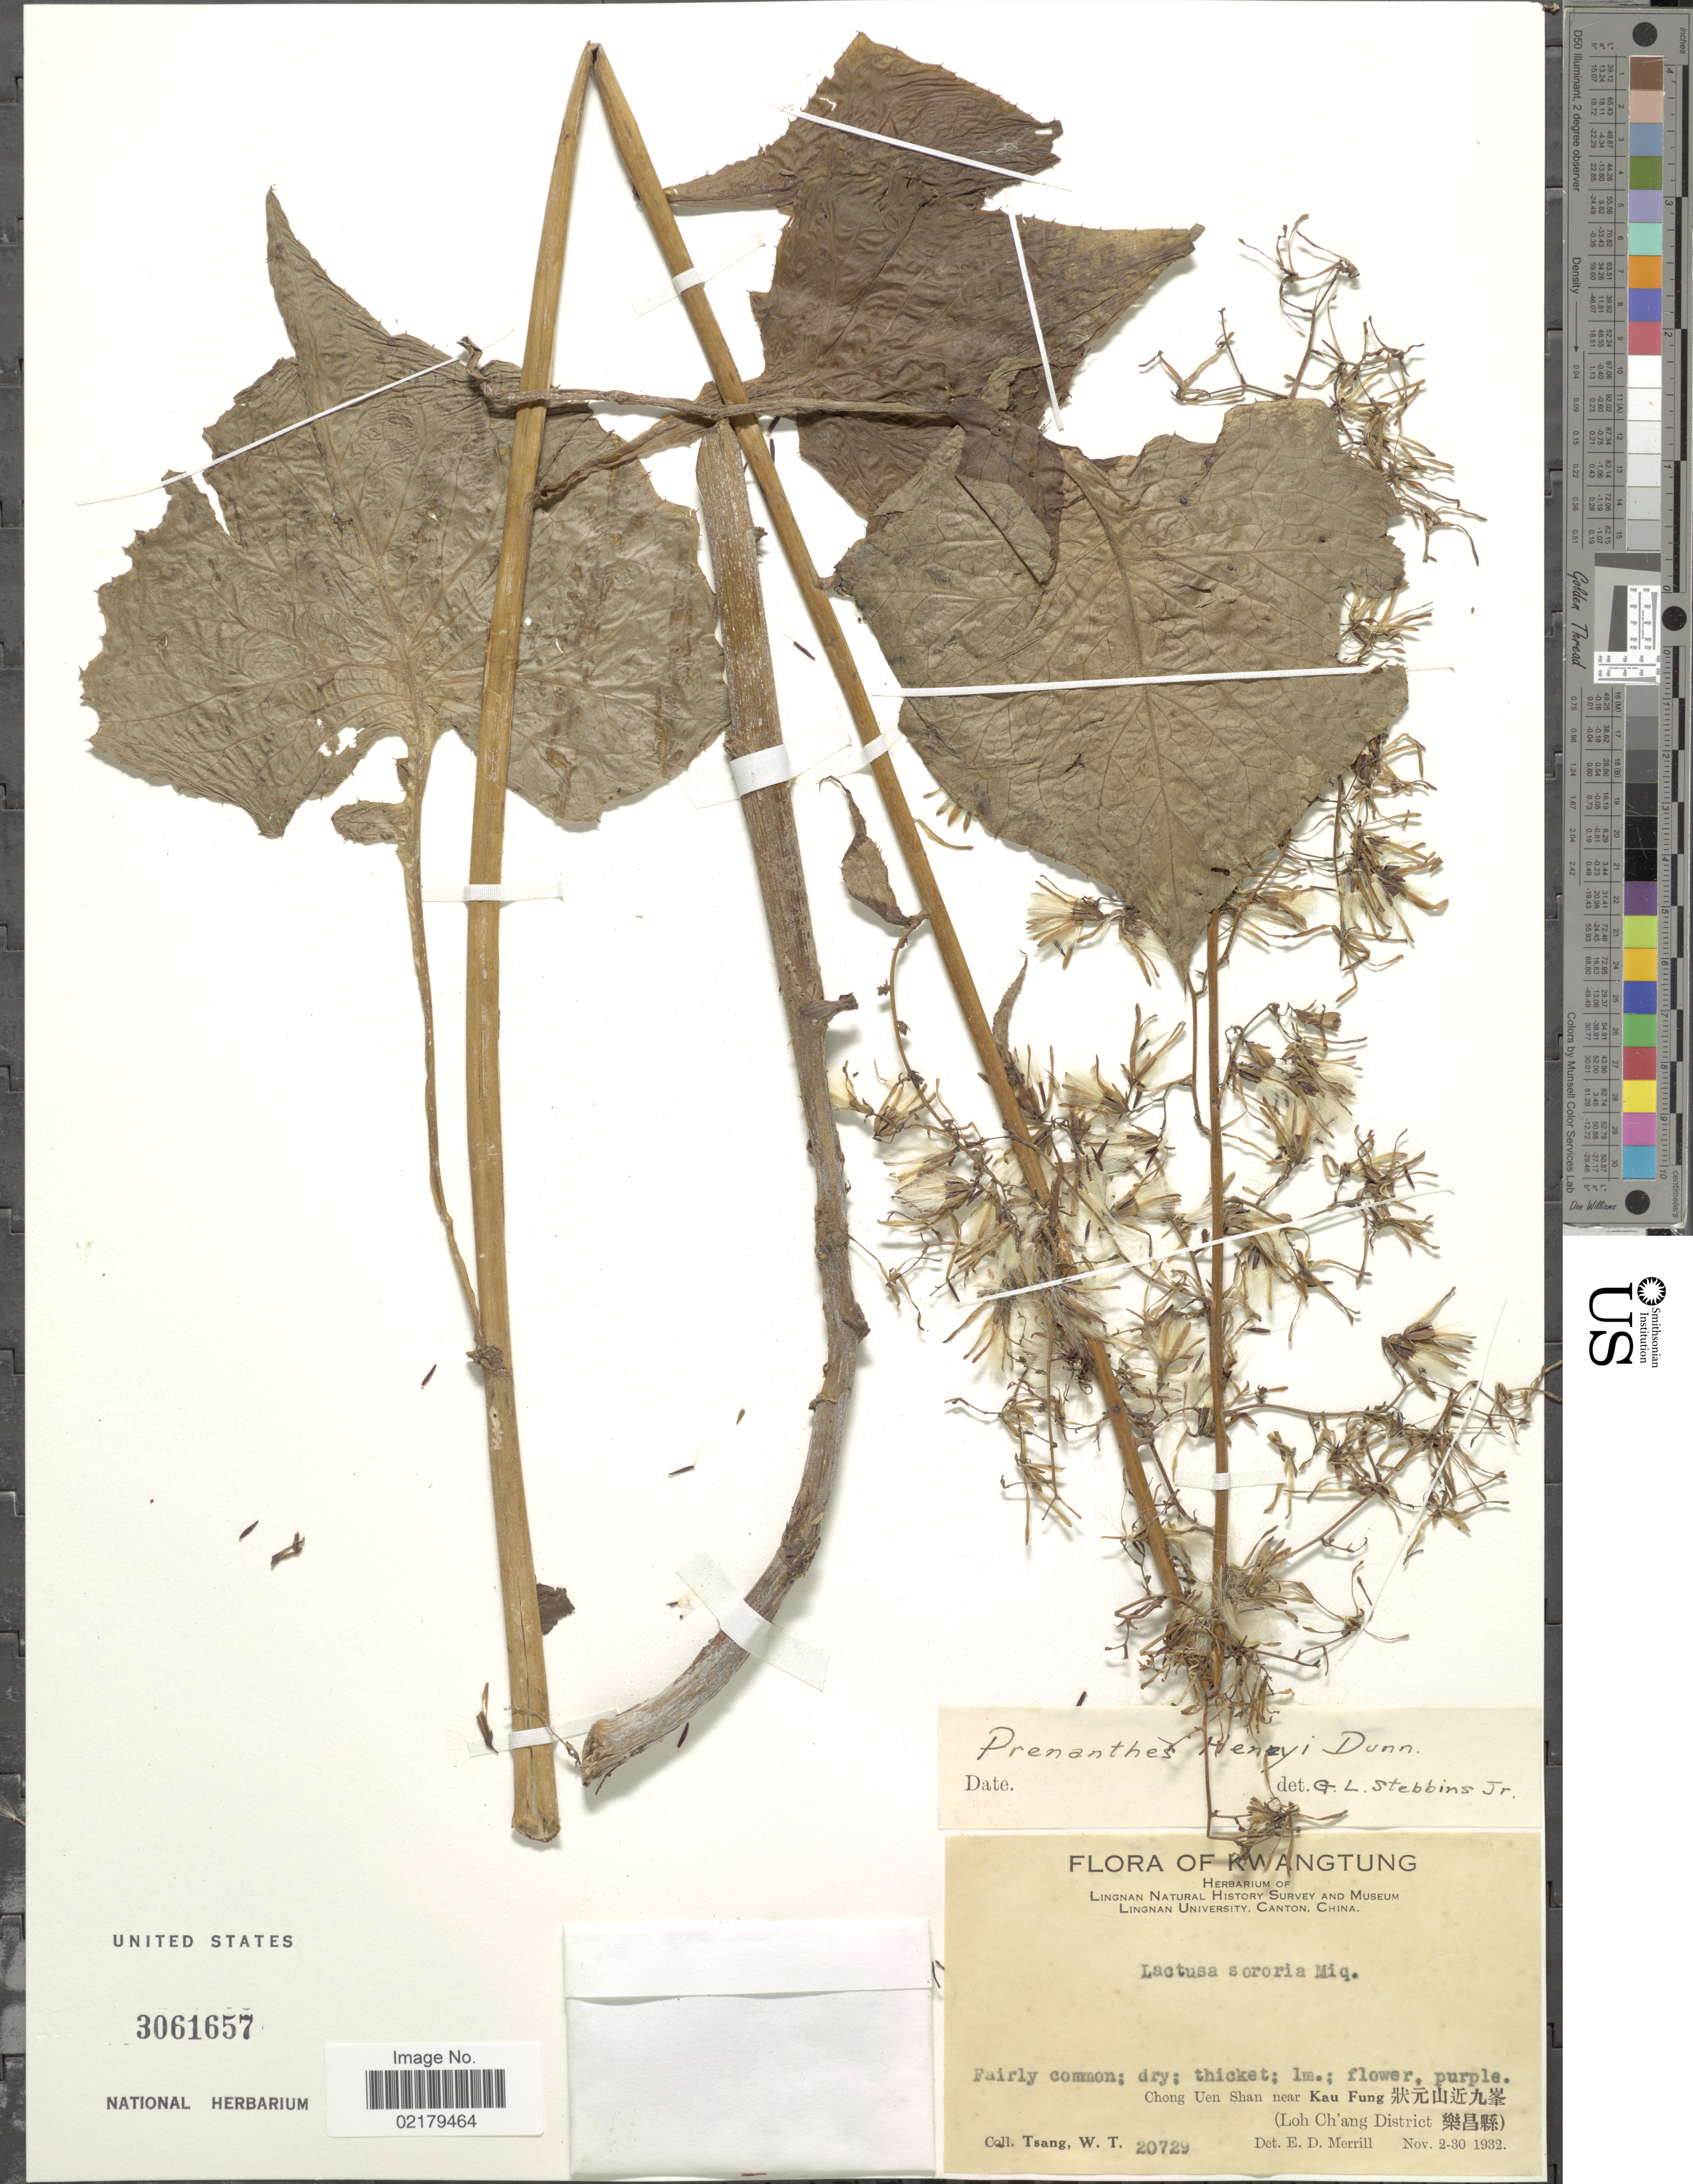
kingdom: Plantae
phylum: Tracheophyta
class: Magnoliopsida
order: Asterales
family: Asteraceae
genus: Notoseris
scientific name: Notoseris melanantha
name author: (Franch.) C. Shih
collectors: W. T. Tsang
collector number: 20729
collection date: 1932-11-02/1932-11-30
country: China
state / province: Guangdong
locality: Kwatung,Ching Uen Shan near Kau Fung (Loh Cháng District)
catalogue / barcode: US 3061657